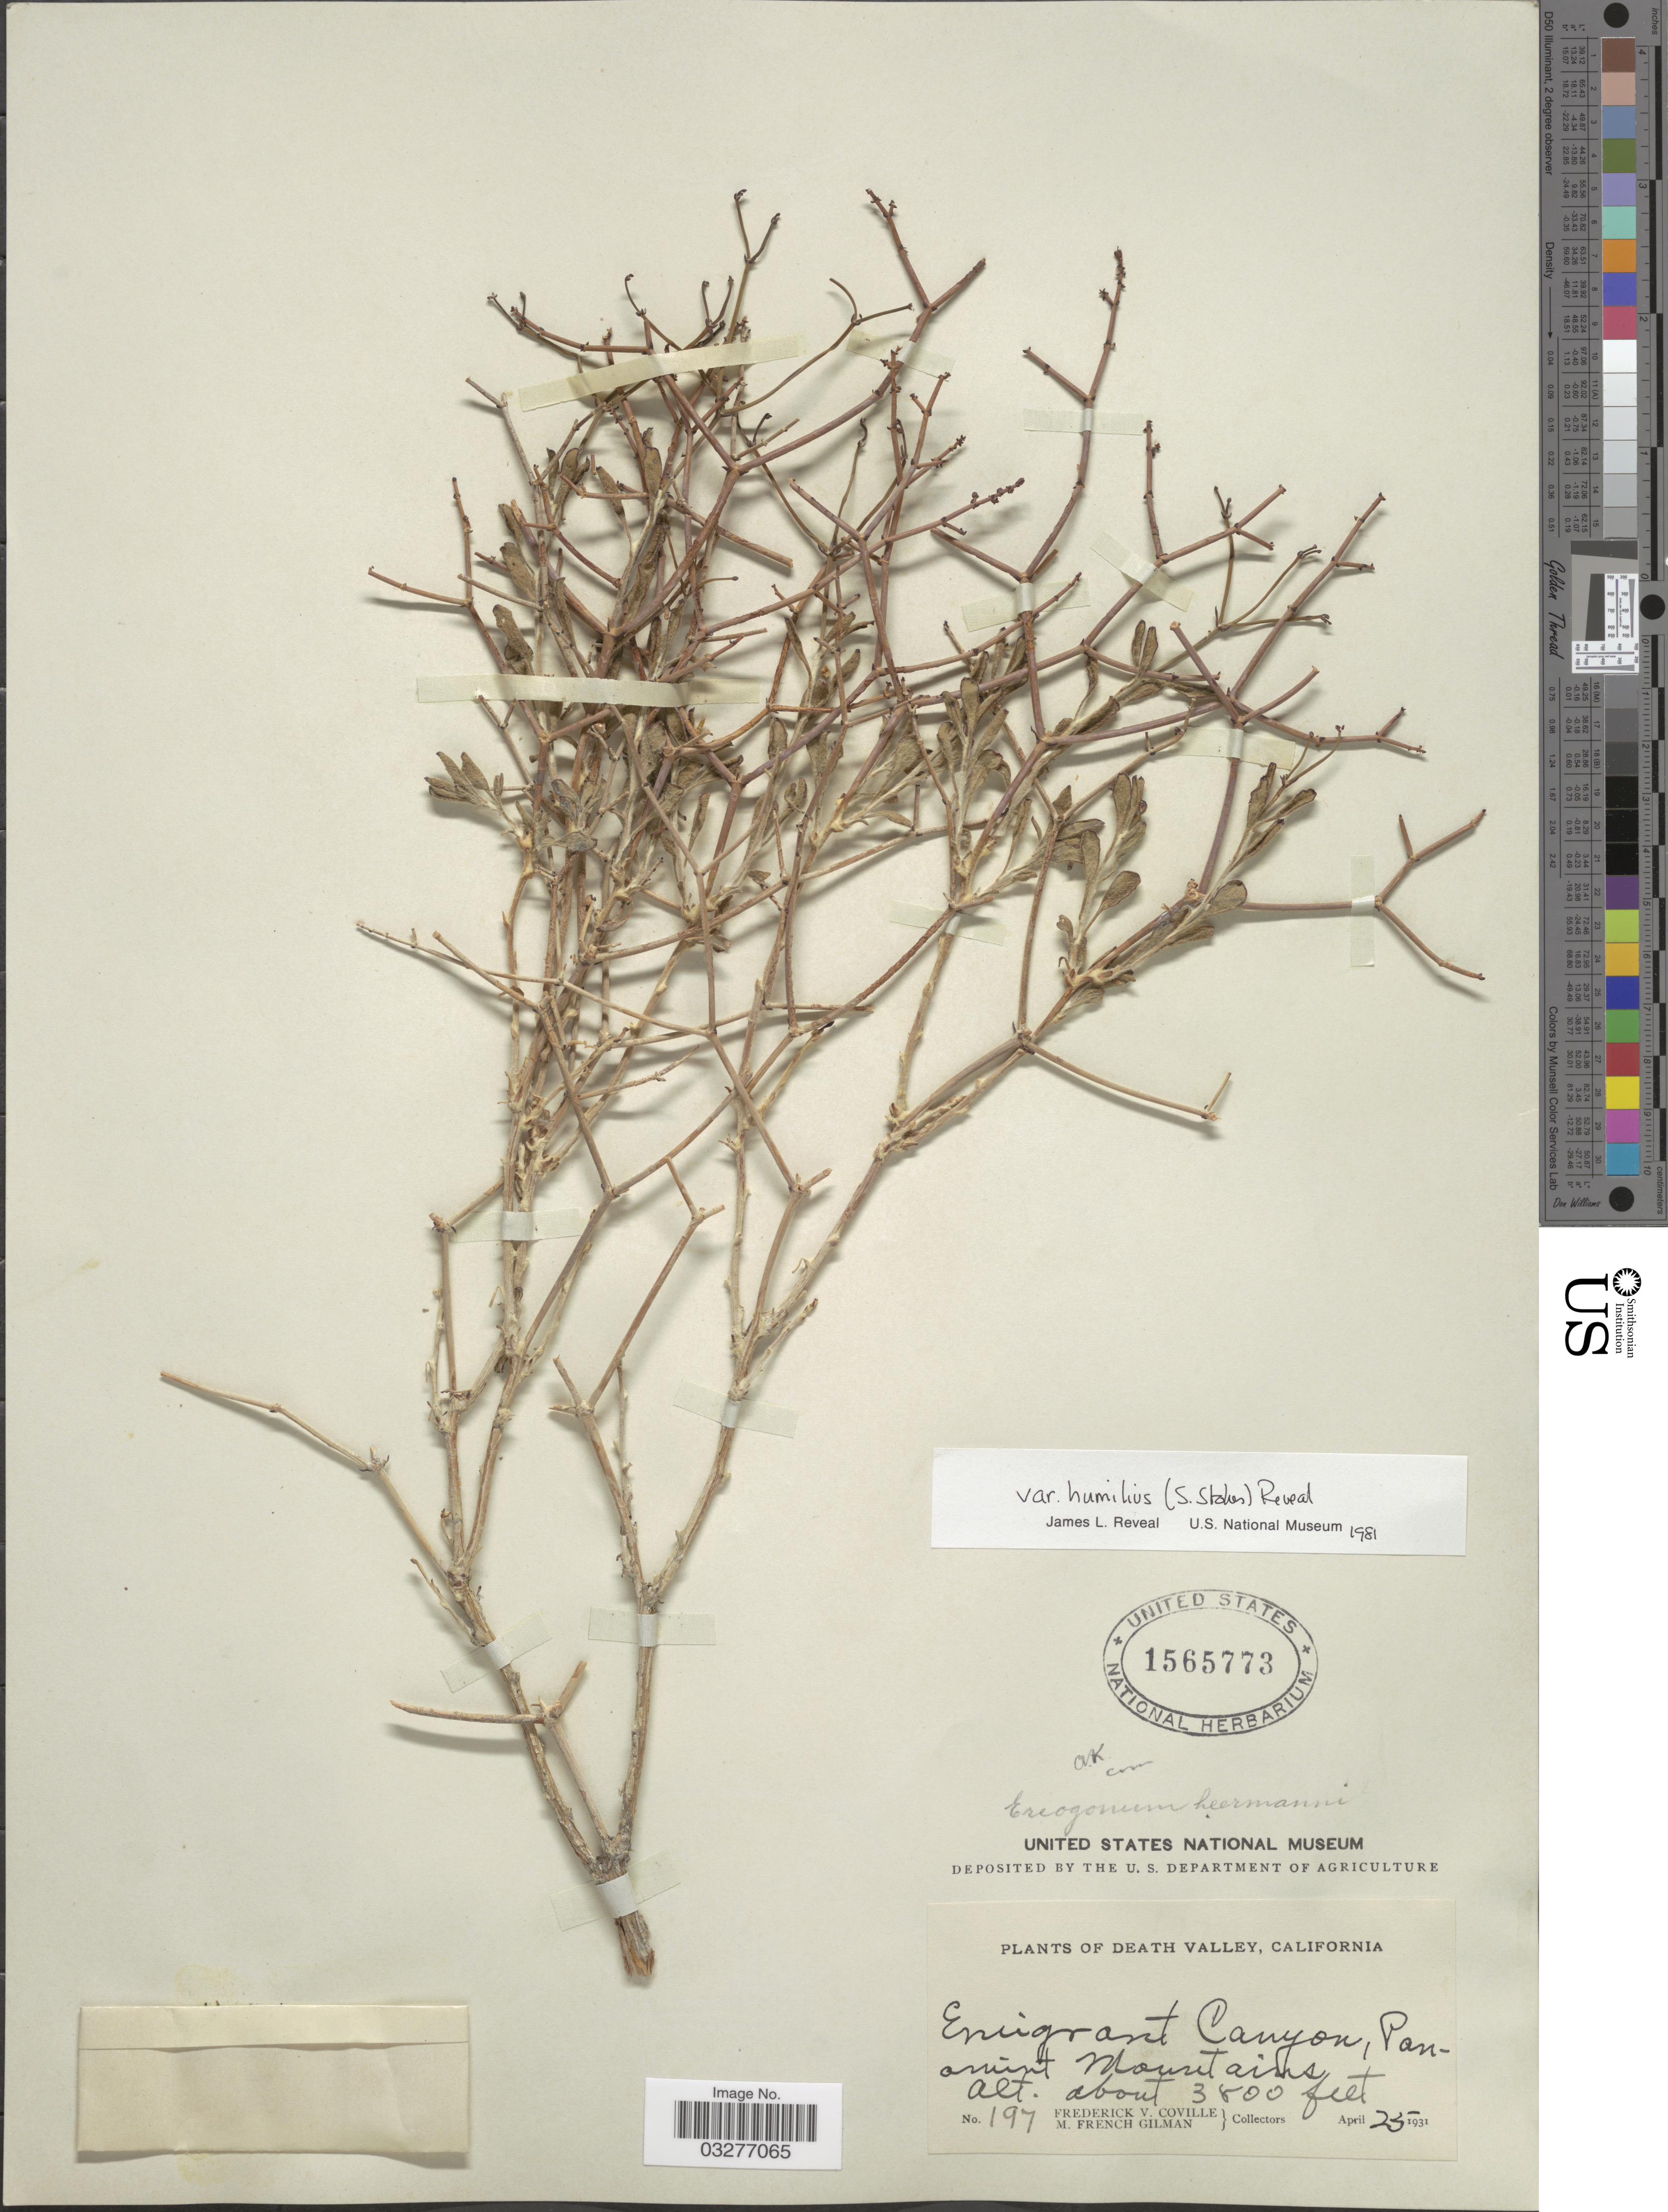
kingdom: Plantae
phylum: Tracheophyta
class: Magnoliopsida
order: Caryophyllales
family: Polygonaceae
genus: Eriogonum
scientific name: Eriogonum heermannii var. humilius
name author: (S. Stokes) Reveal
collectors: F. V. Coville & M. F. Gilman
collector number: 197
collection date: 1931-04-25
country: United States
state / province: California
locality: Death Valley. Emigrant Canyon, Panamint Mountains.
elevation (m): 1158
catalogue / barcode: US 1565773